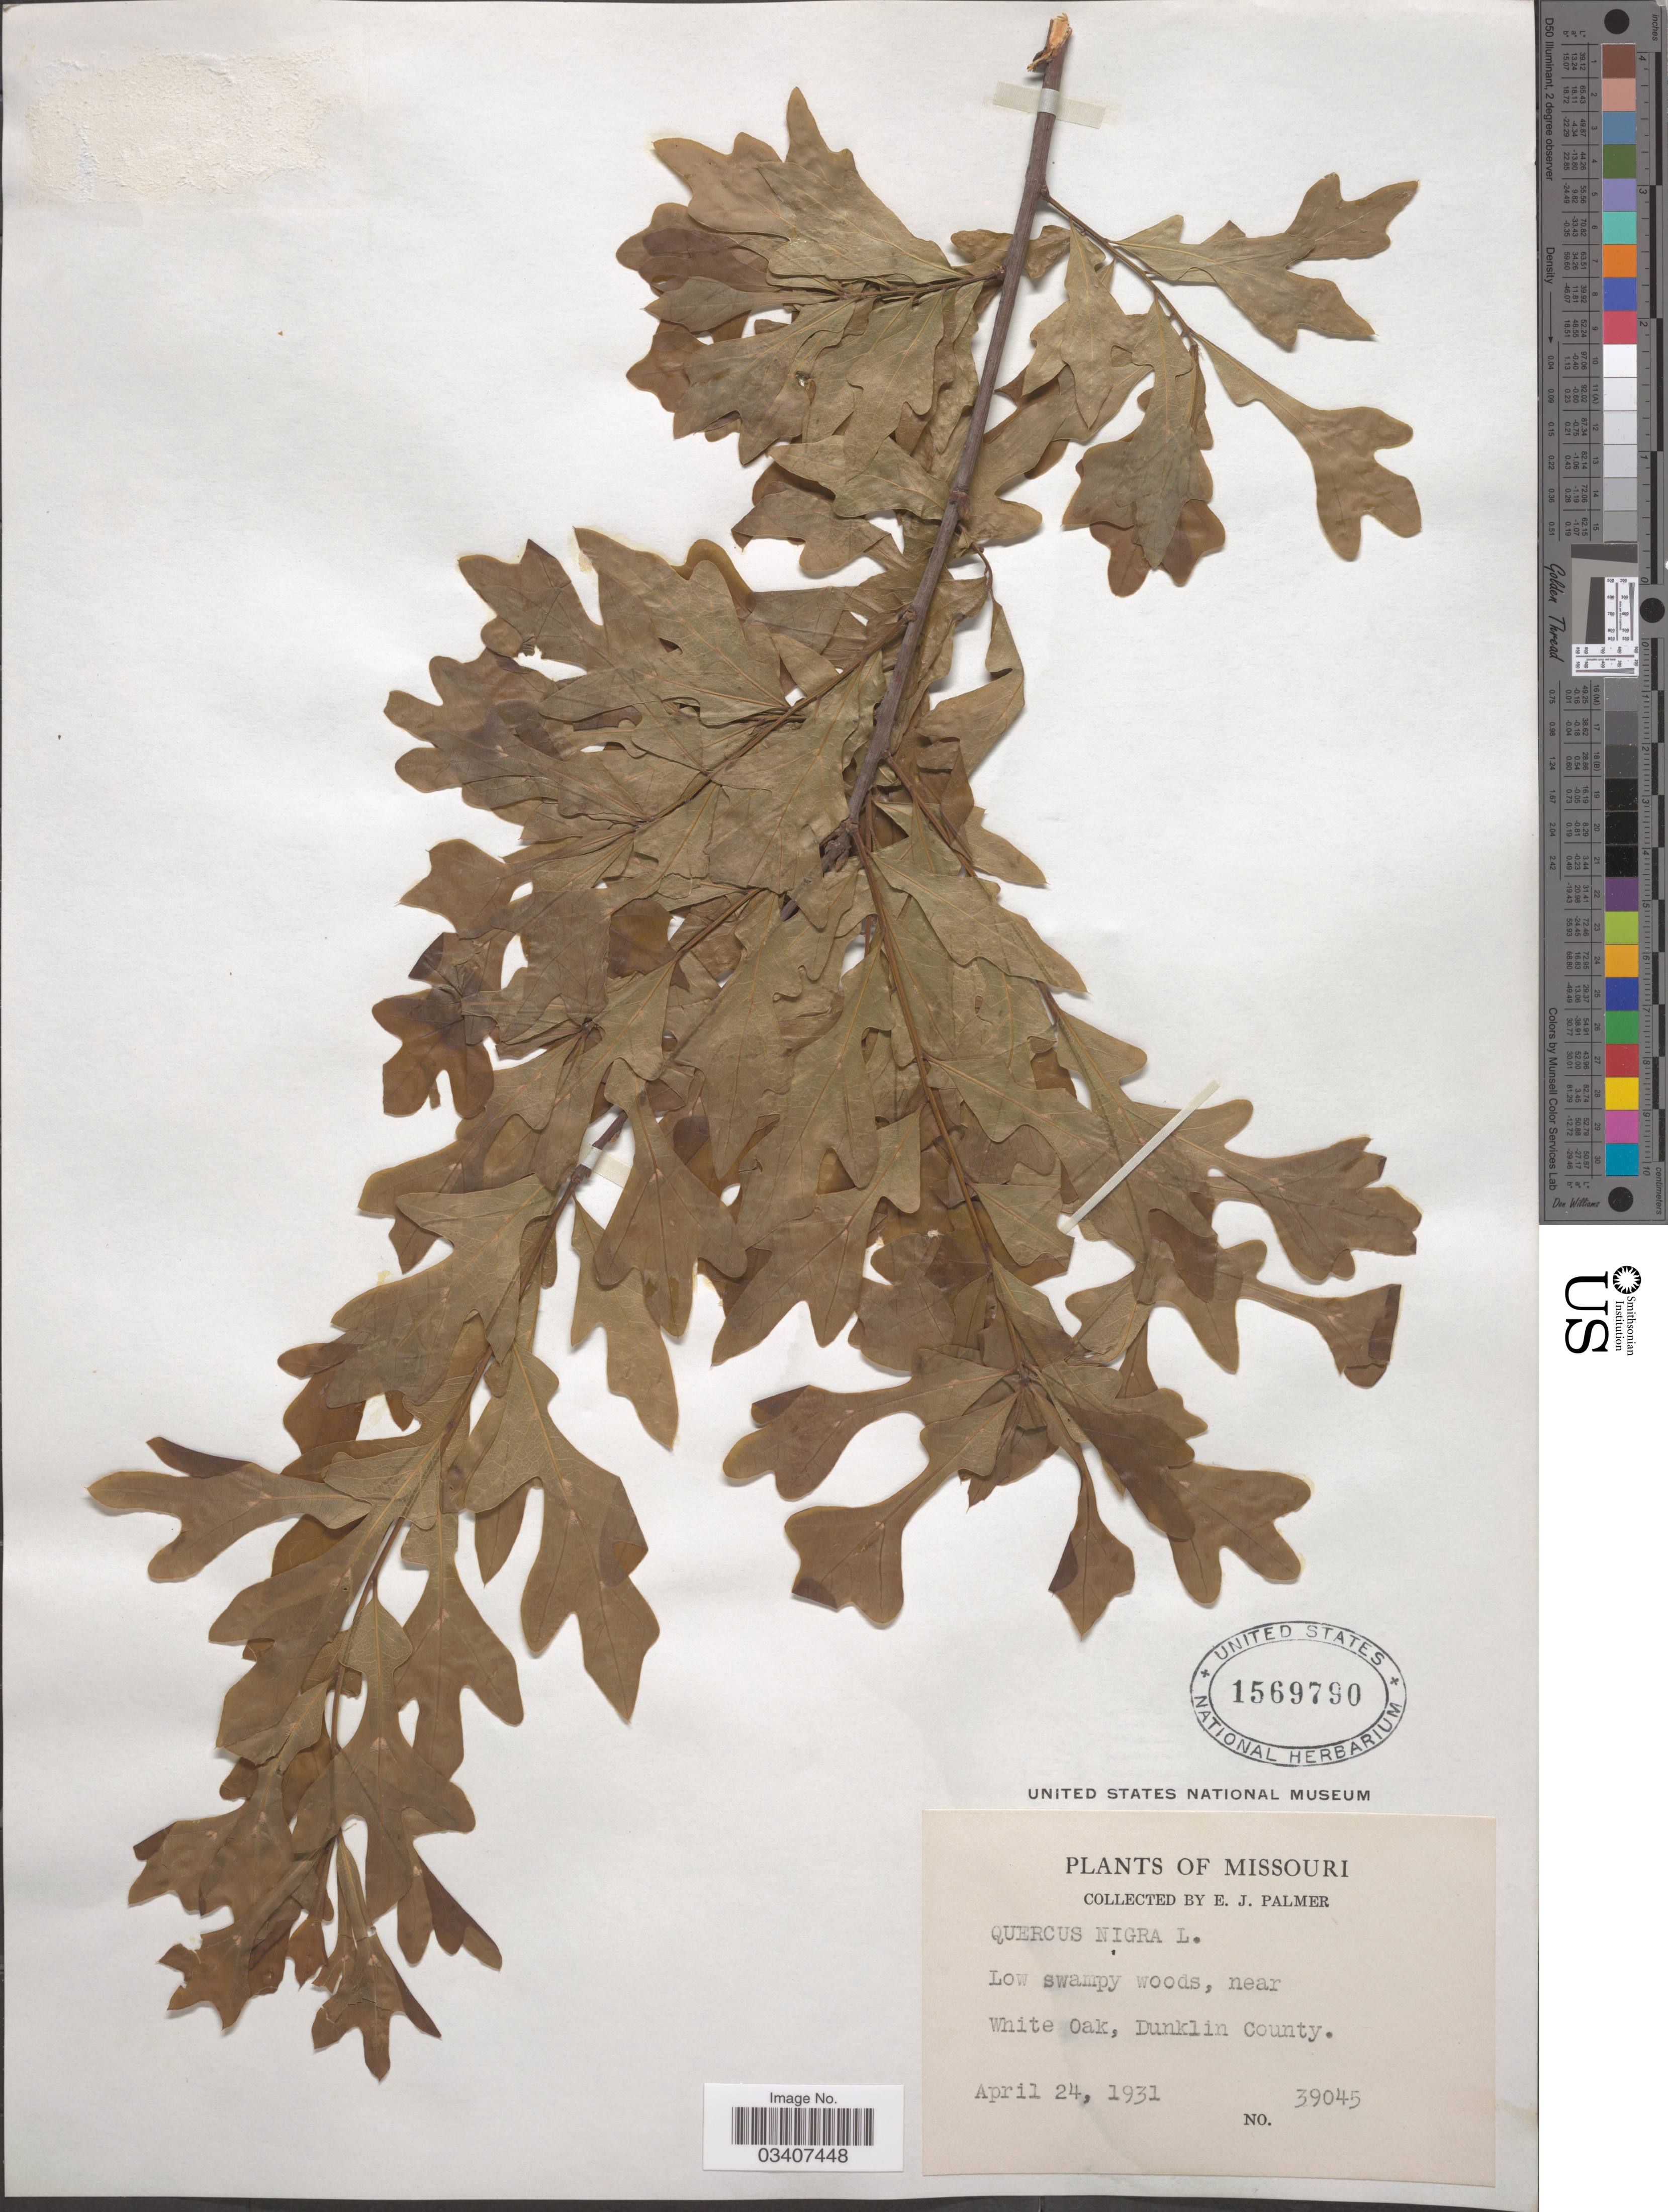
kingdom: Plantae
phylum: Tracheophyta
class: Magnoliopsida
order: Fagales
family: Fagaceae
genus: Quercus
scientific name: Quercus nigra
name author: L.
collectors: E. J. Palmer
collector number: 39045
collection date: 1931-04-24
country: United States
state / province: Missouri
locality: Low swampy woods, near White Oak, Dunklin County.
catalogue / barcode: US 1569790